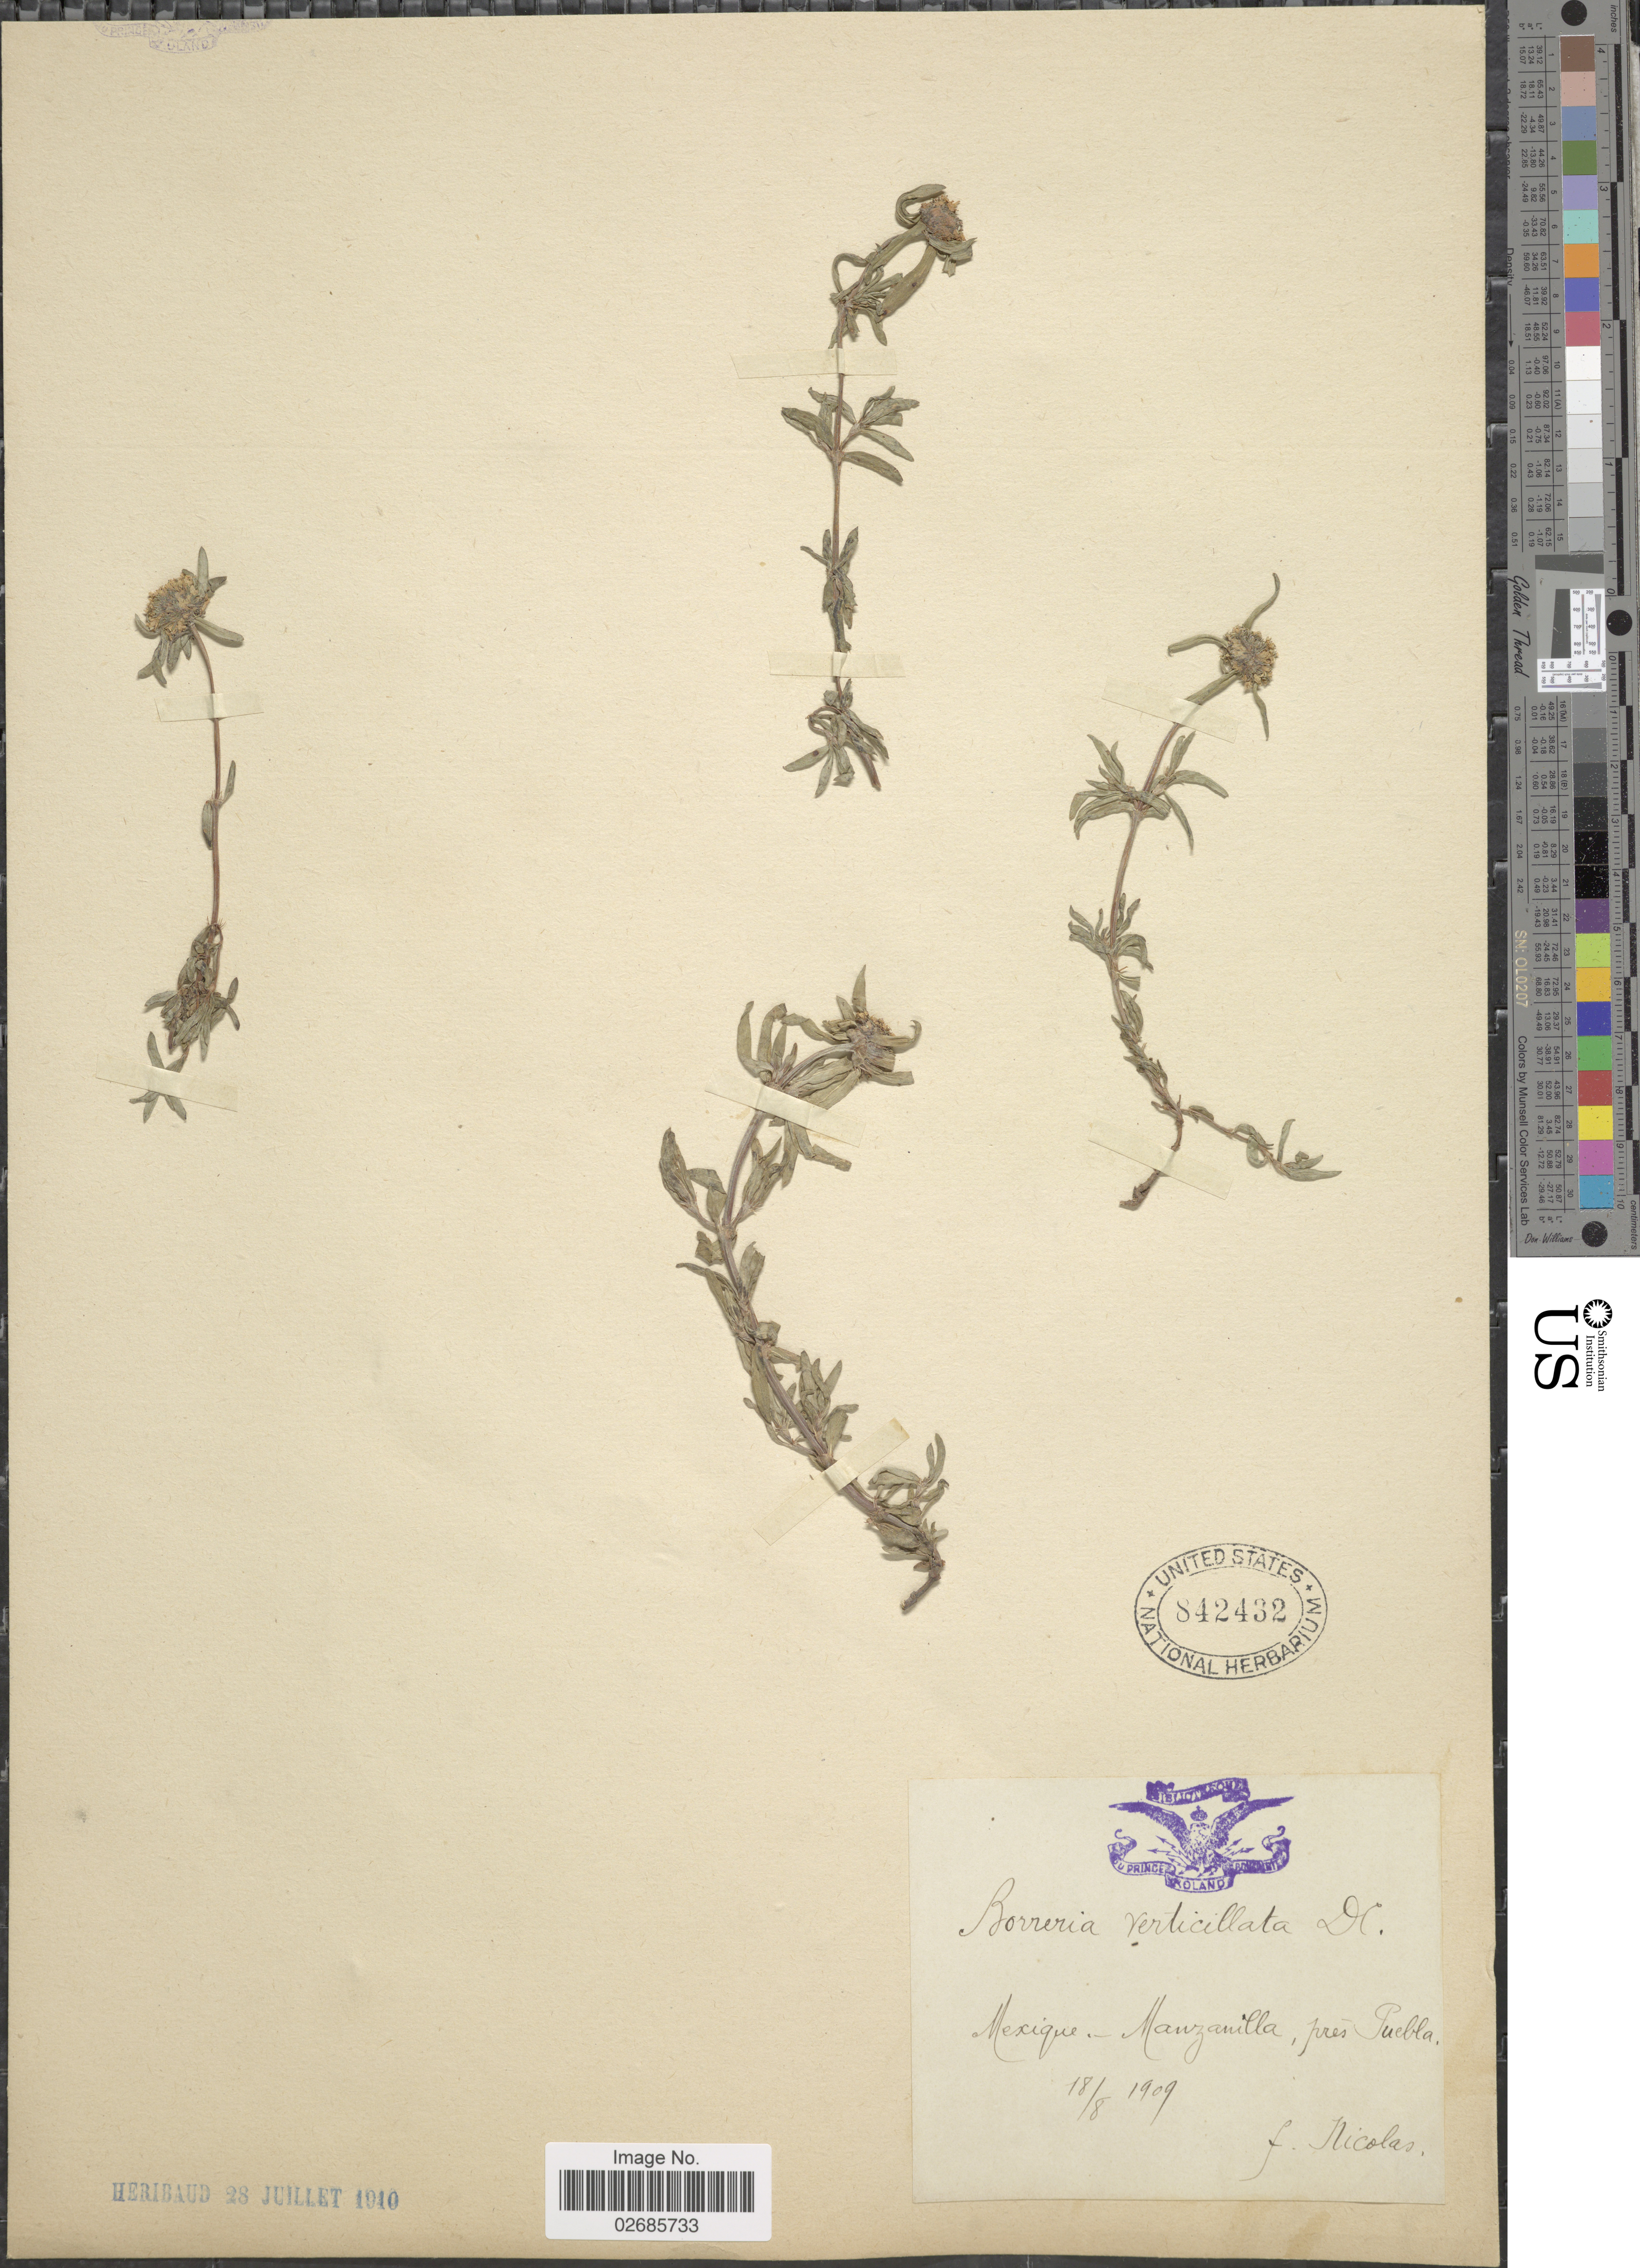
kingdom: Plantae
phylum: Tracheophyta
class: Magnoliopsida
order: Gentianales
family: Rubiaceae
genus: Borreria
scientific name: Borreria verticillata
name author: (L.) G. Mey.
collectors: F. Nicolas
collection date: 1909-08-18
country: Mexico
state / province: Puebla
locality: Manzanilla, pres Puebla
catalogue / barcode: US 842432